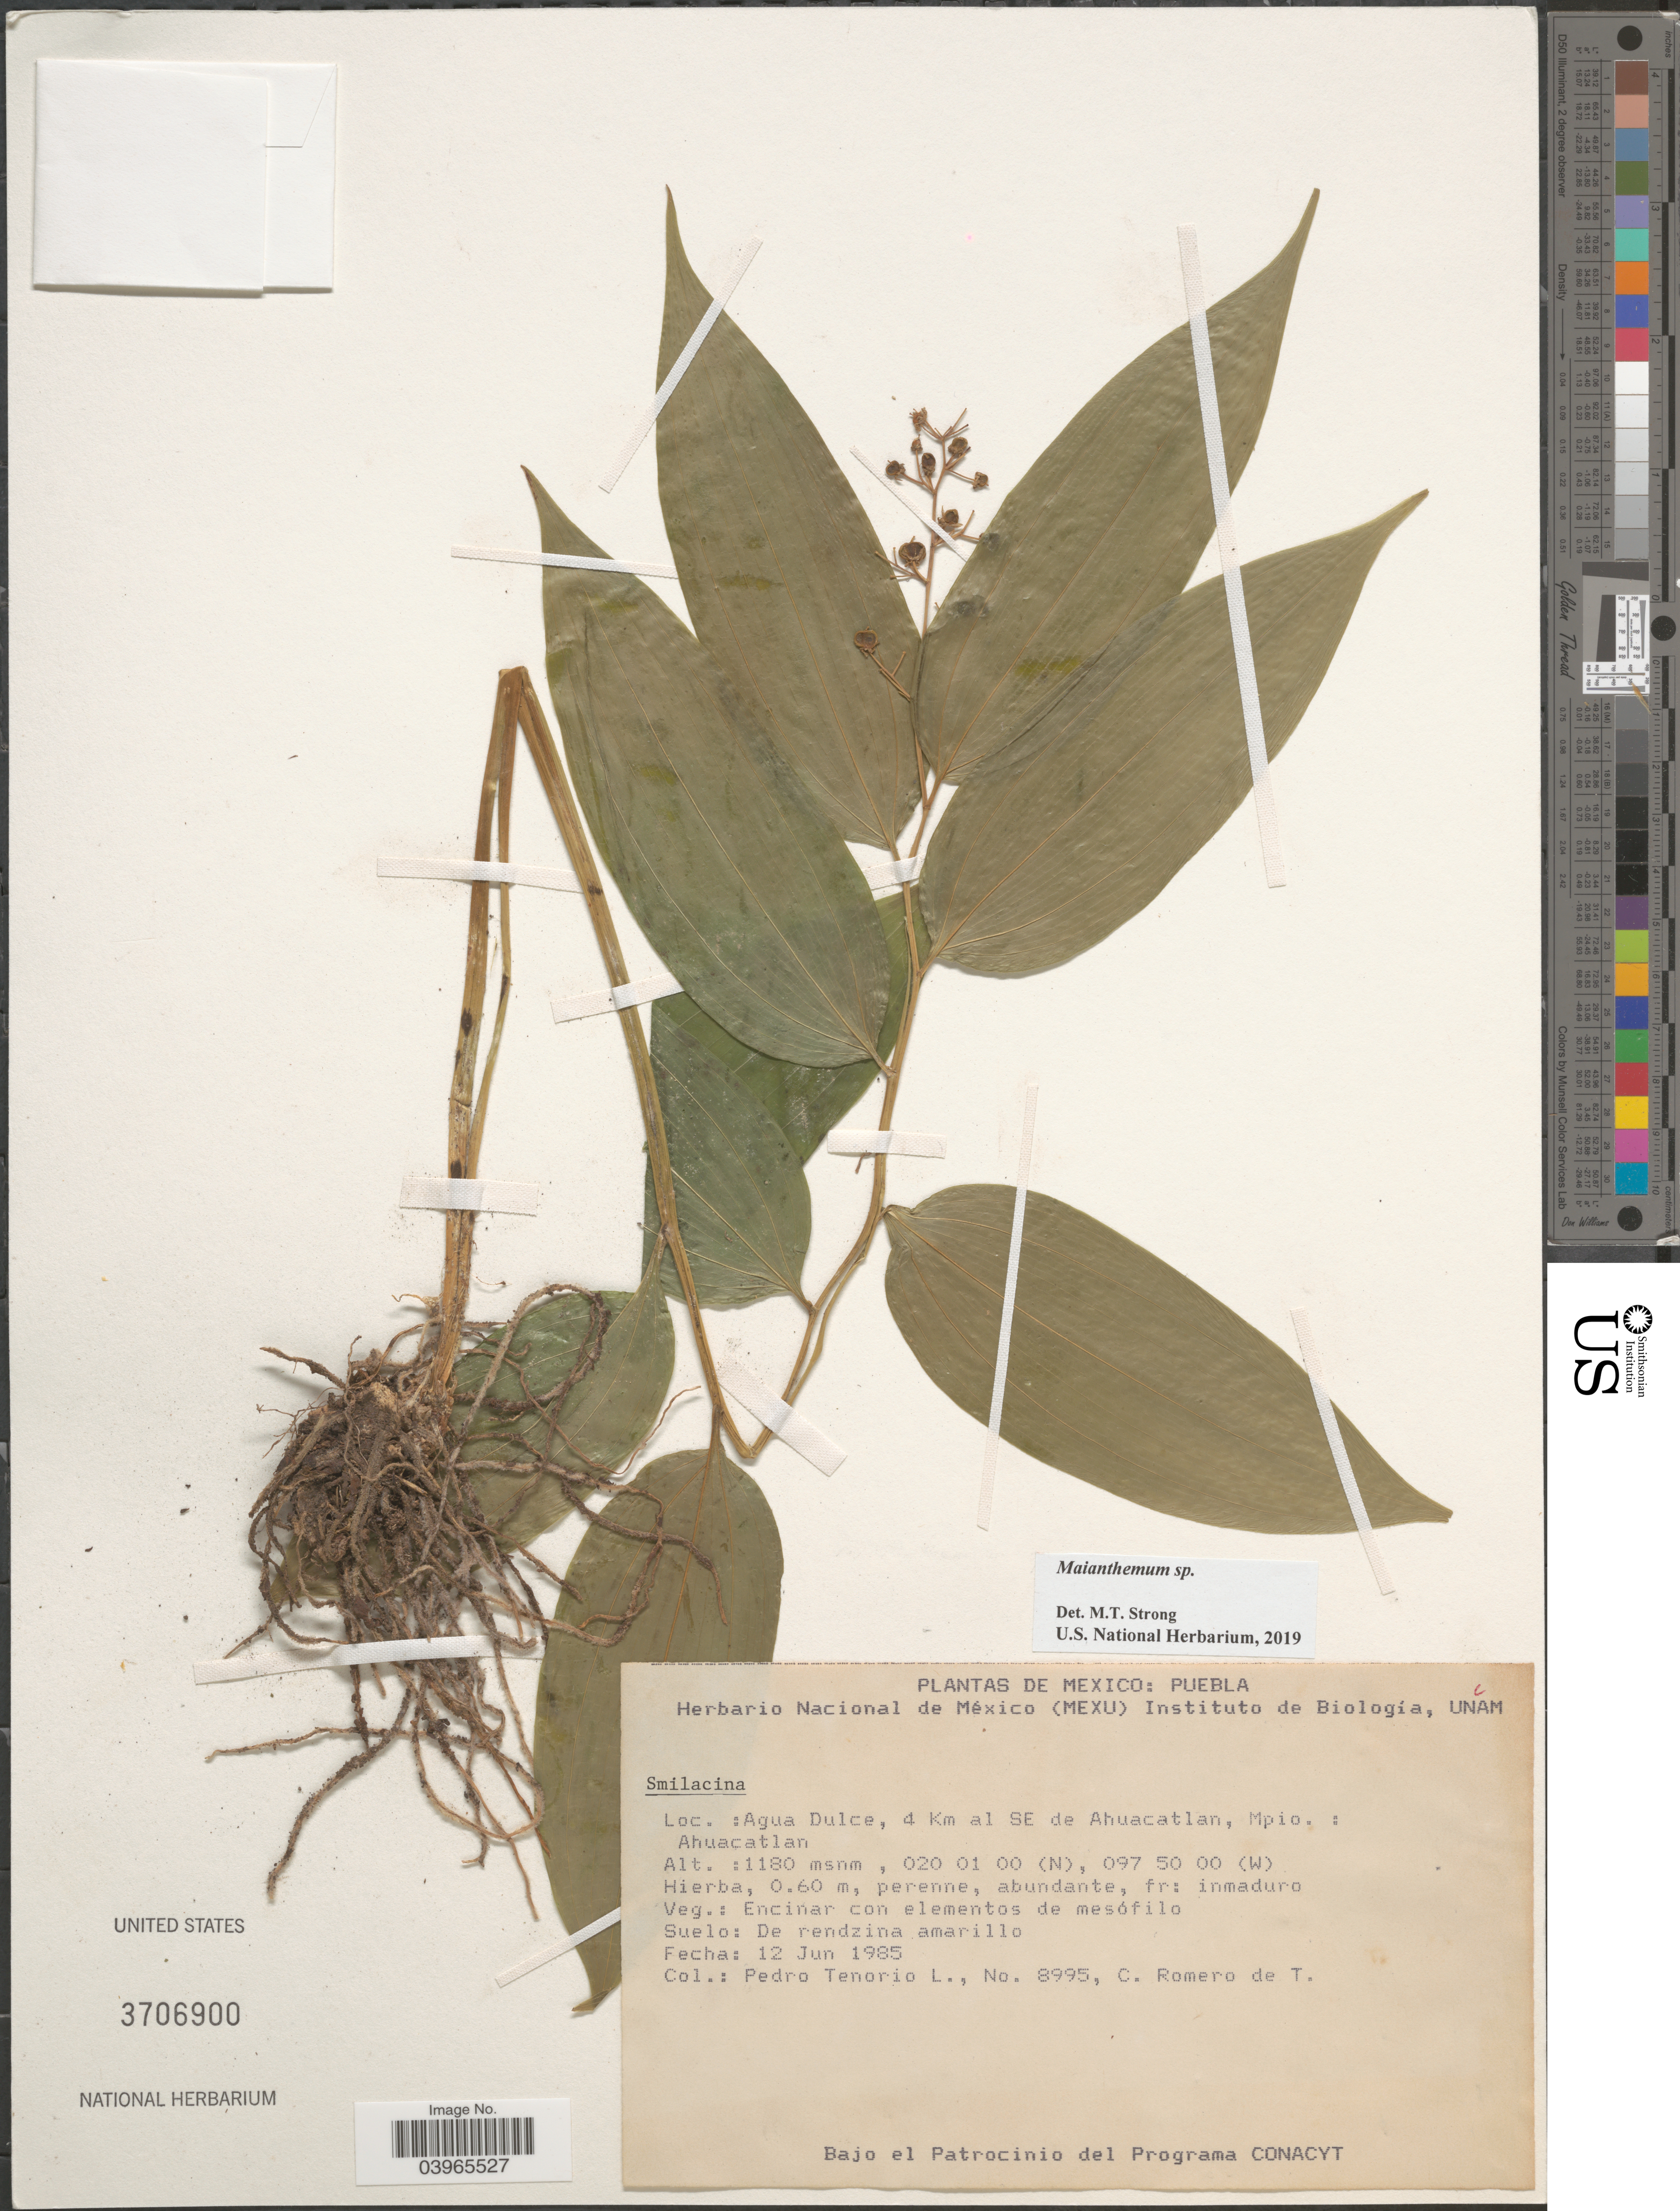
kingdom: Plantae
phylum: Tracheophyta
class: Liliopsida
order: Asparagales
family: Asparagaceae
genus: Maianthemum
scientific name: Maianthemum sp.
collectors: P. Tenorio L. & C. Romero de T.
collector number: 8995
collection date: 1985-06-12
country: Mexico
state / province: Puebla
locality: Agua Dulce, 4 Km al SE de Ahuacatlan, Mpio.: Ahuacatlan.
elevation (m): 1180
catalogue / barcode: US 3706900